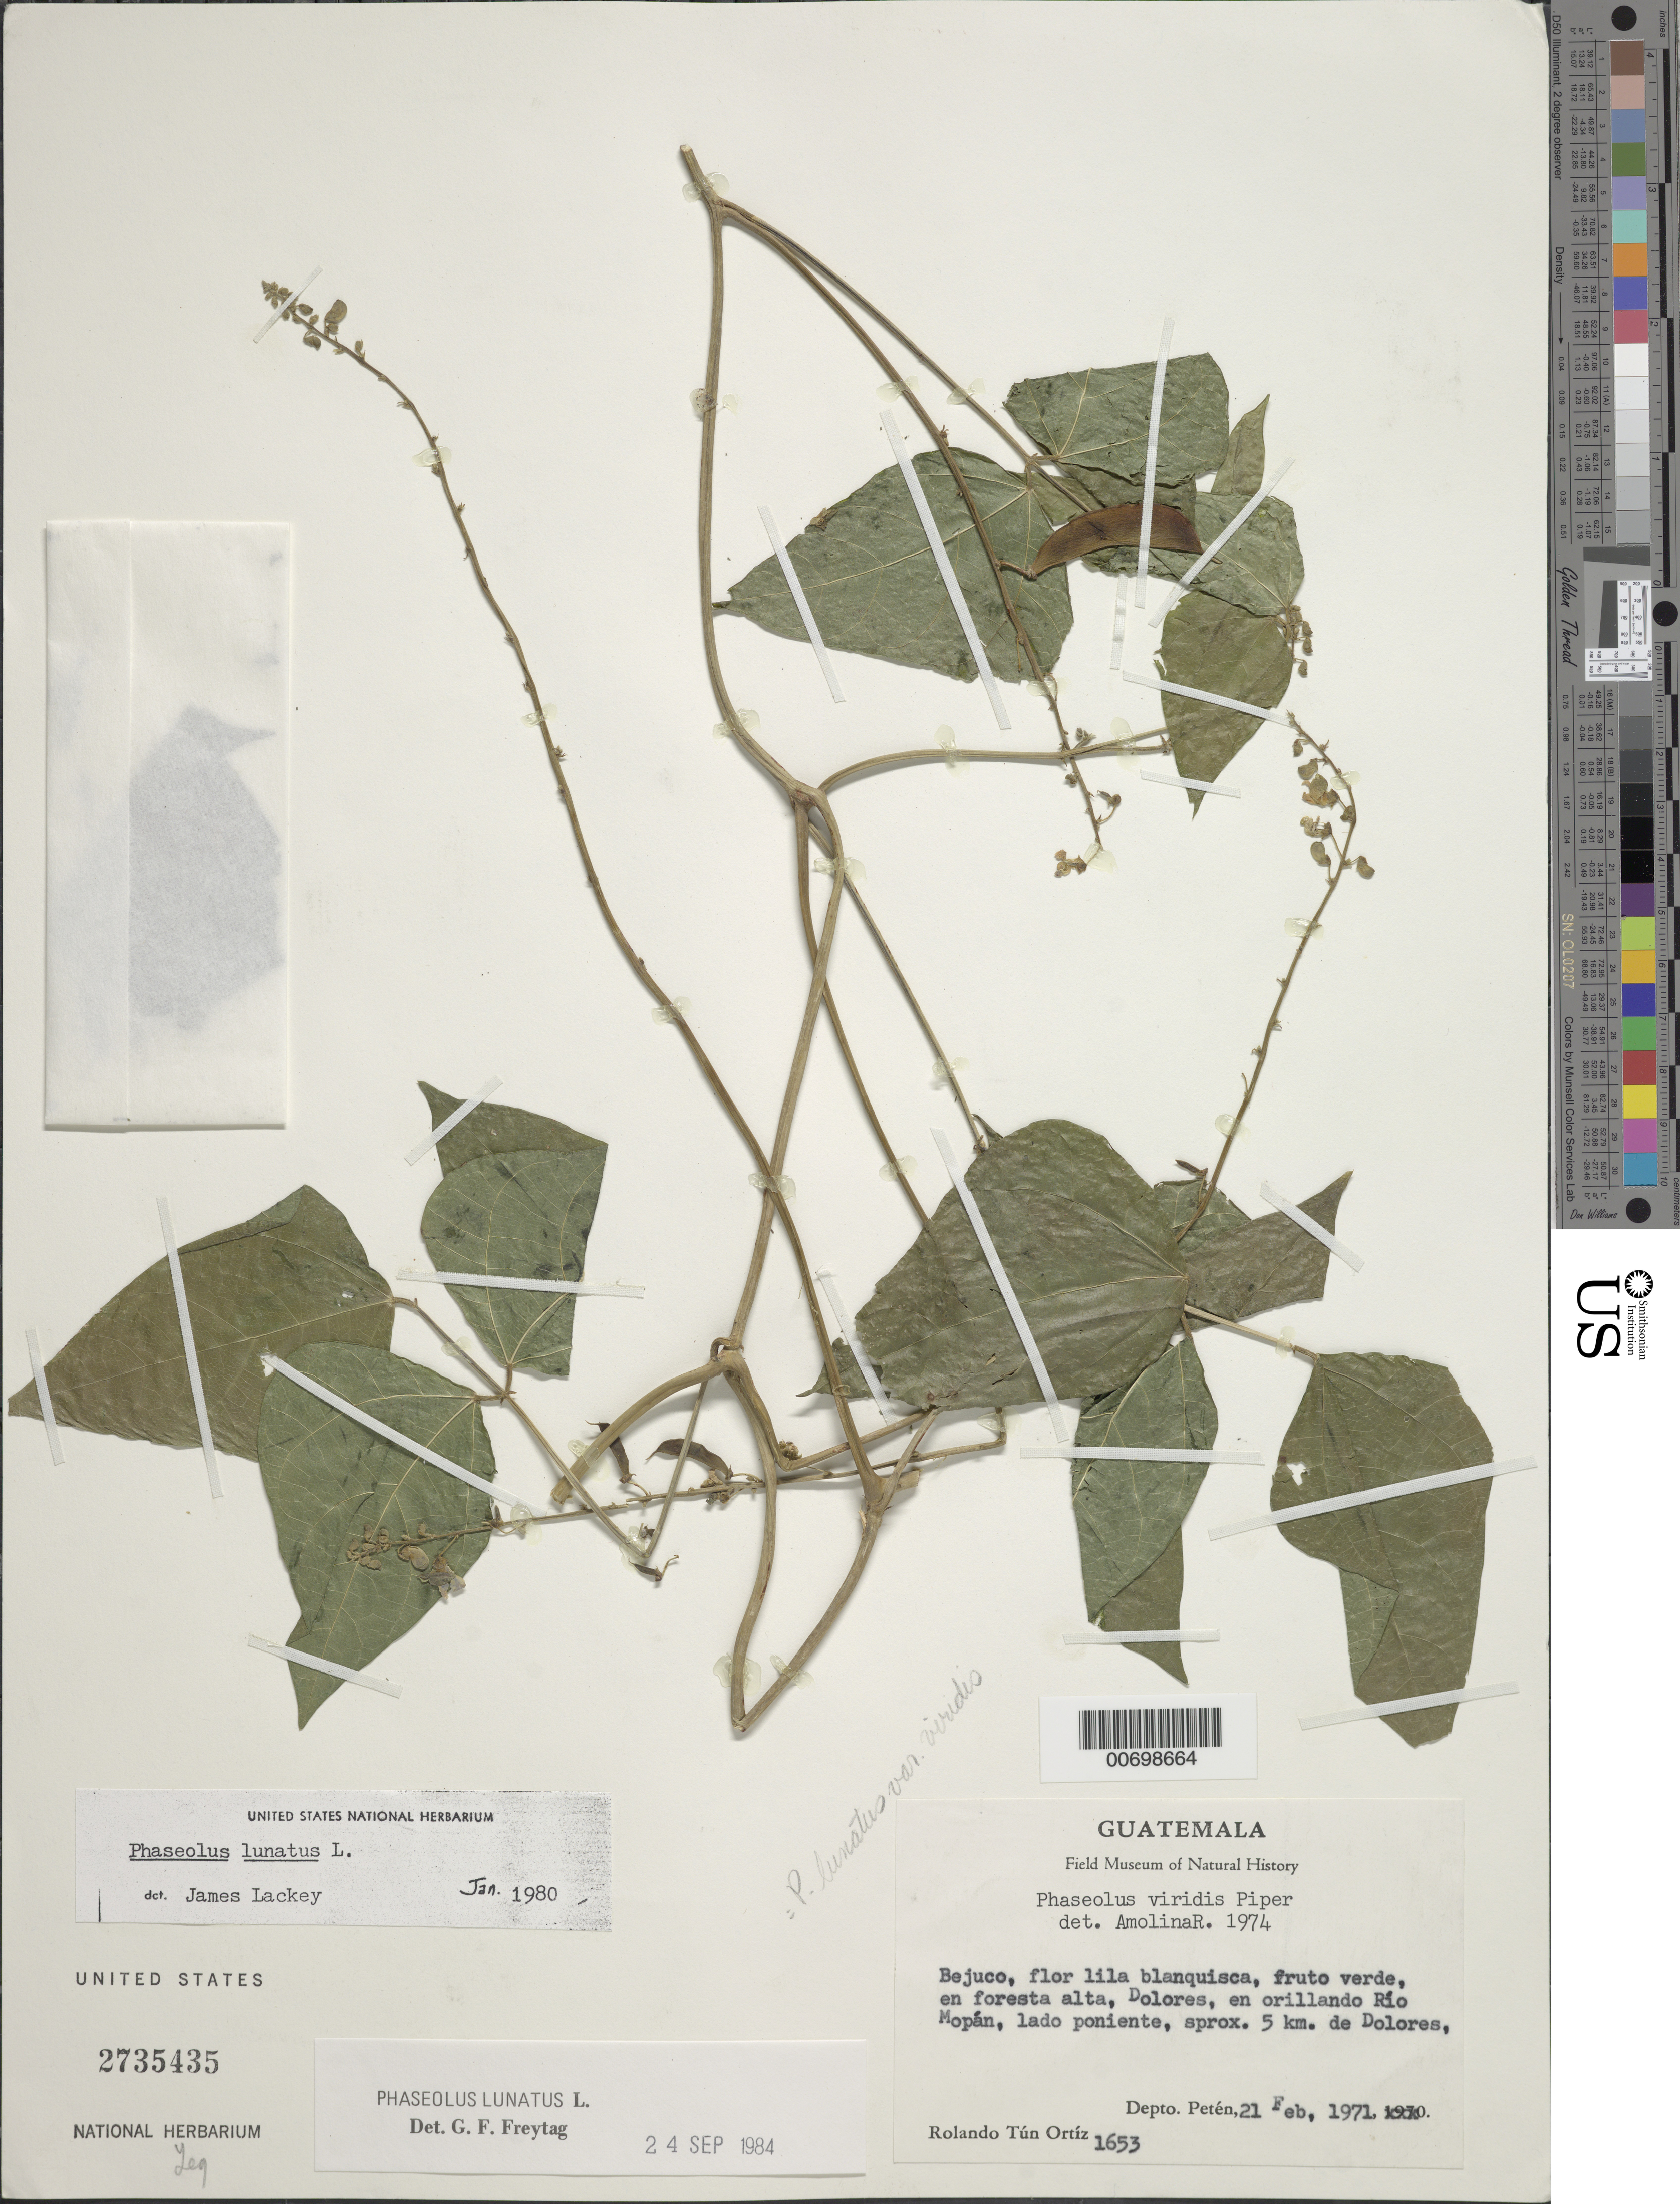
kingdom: Plantae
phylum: Tracheophyta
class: Magnoliopsida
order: Fabales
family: Fabaceae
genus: Phaseolus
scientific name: Phaseolus lunatus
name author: L.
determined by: Freytag, G. F.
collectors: R. Tún Ortiz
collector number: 1653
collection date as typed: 21 Feb 1971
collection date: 1971-02-21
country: Guatemala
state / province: El Petén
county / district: Dolores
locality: orillando Rio Mopan, lado poniente, aprox. 5 km de Dolores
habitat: foresta alta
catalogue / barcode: US 2735435